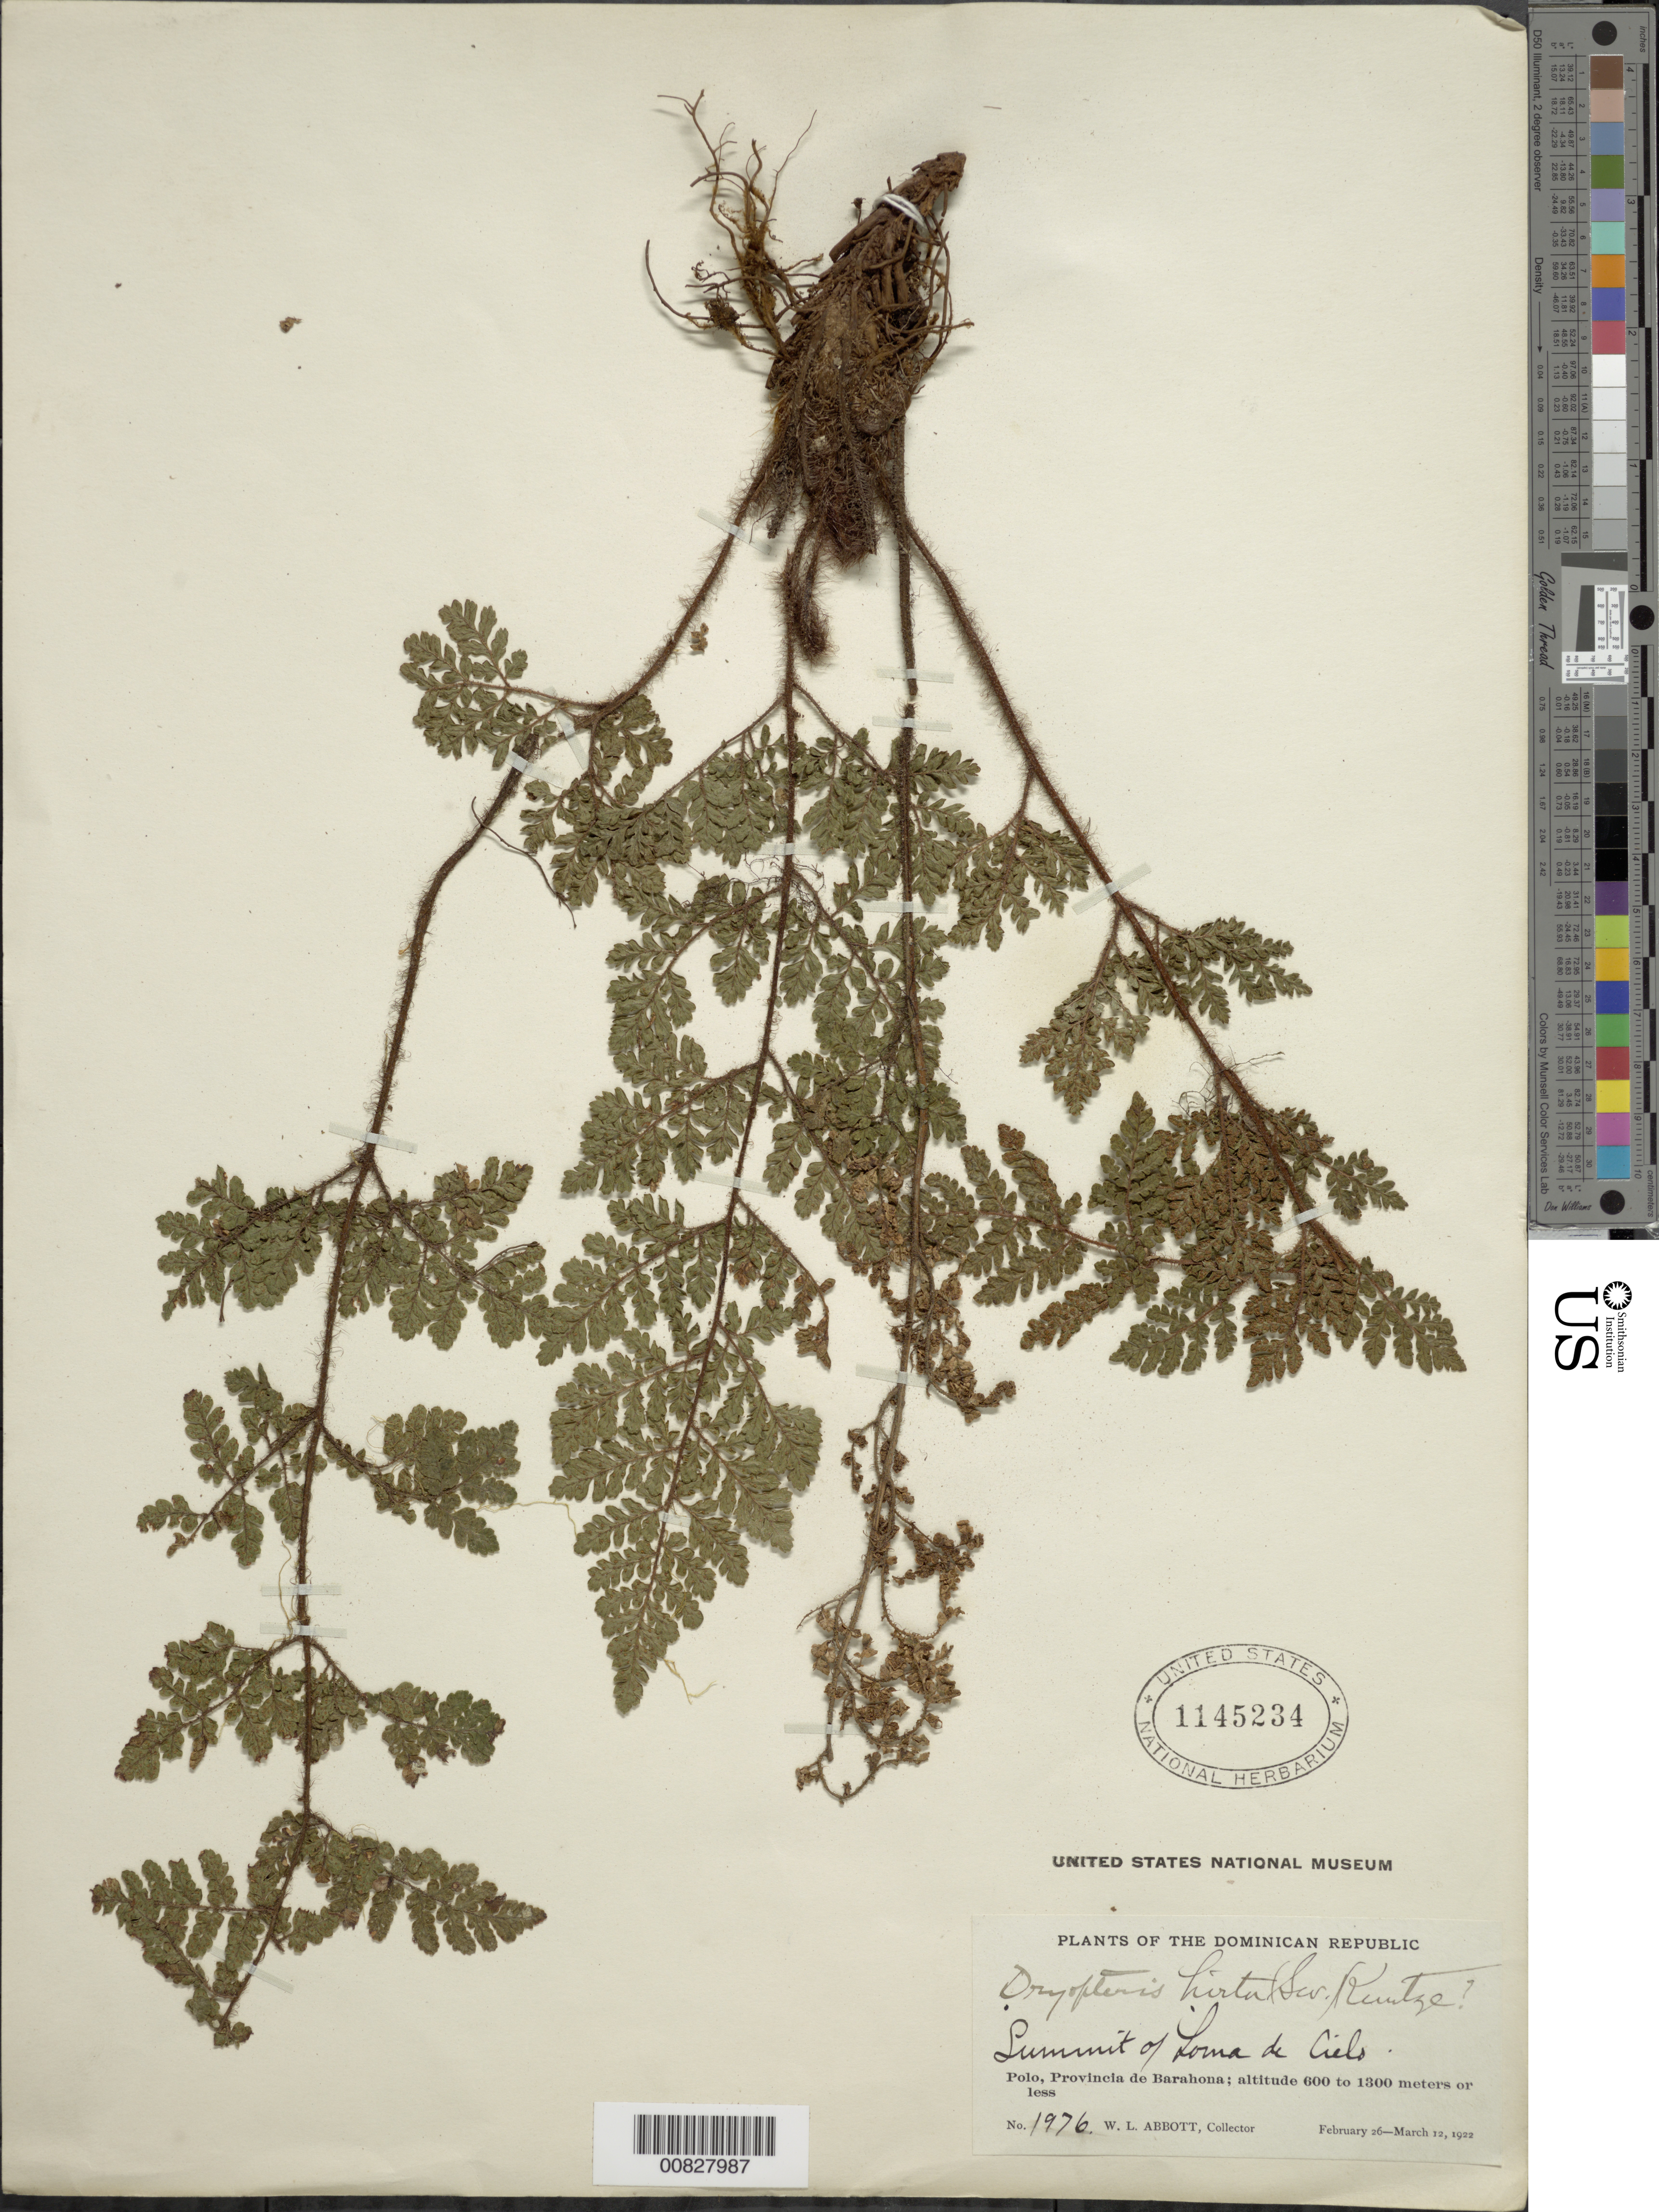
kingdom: Plantae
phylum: Tracheophyta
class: Polypodiopsida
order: Polypodiales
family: Dryopteridaceae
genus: Ctenitis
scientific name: Ctenitis hirta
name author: (Sw.) Ching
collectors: W. L. Abbott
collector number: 1976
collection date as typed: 26 Feb 1922 to 12 Mar 1922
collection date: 1922-02-26/1922-03-12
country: Dominican Republic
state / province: Barahona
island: Hispaniola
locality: Polo, summit of Loma de Cielo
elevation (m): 600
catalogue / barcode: US 1145234